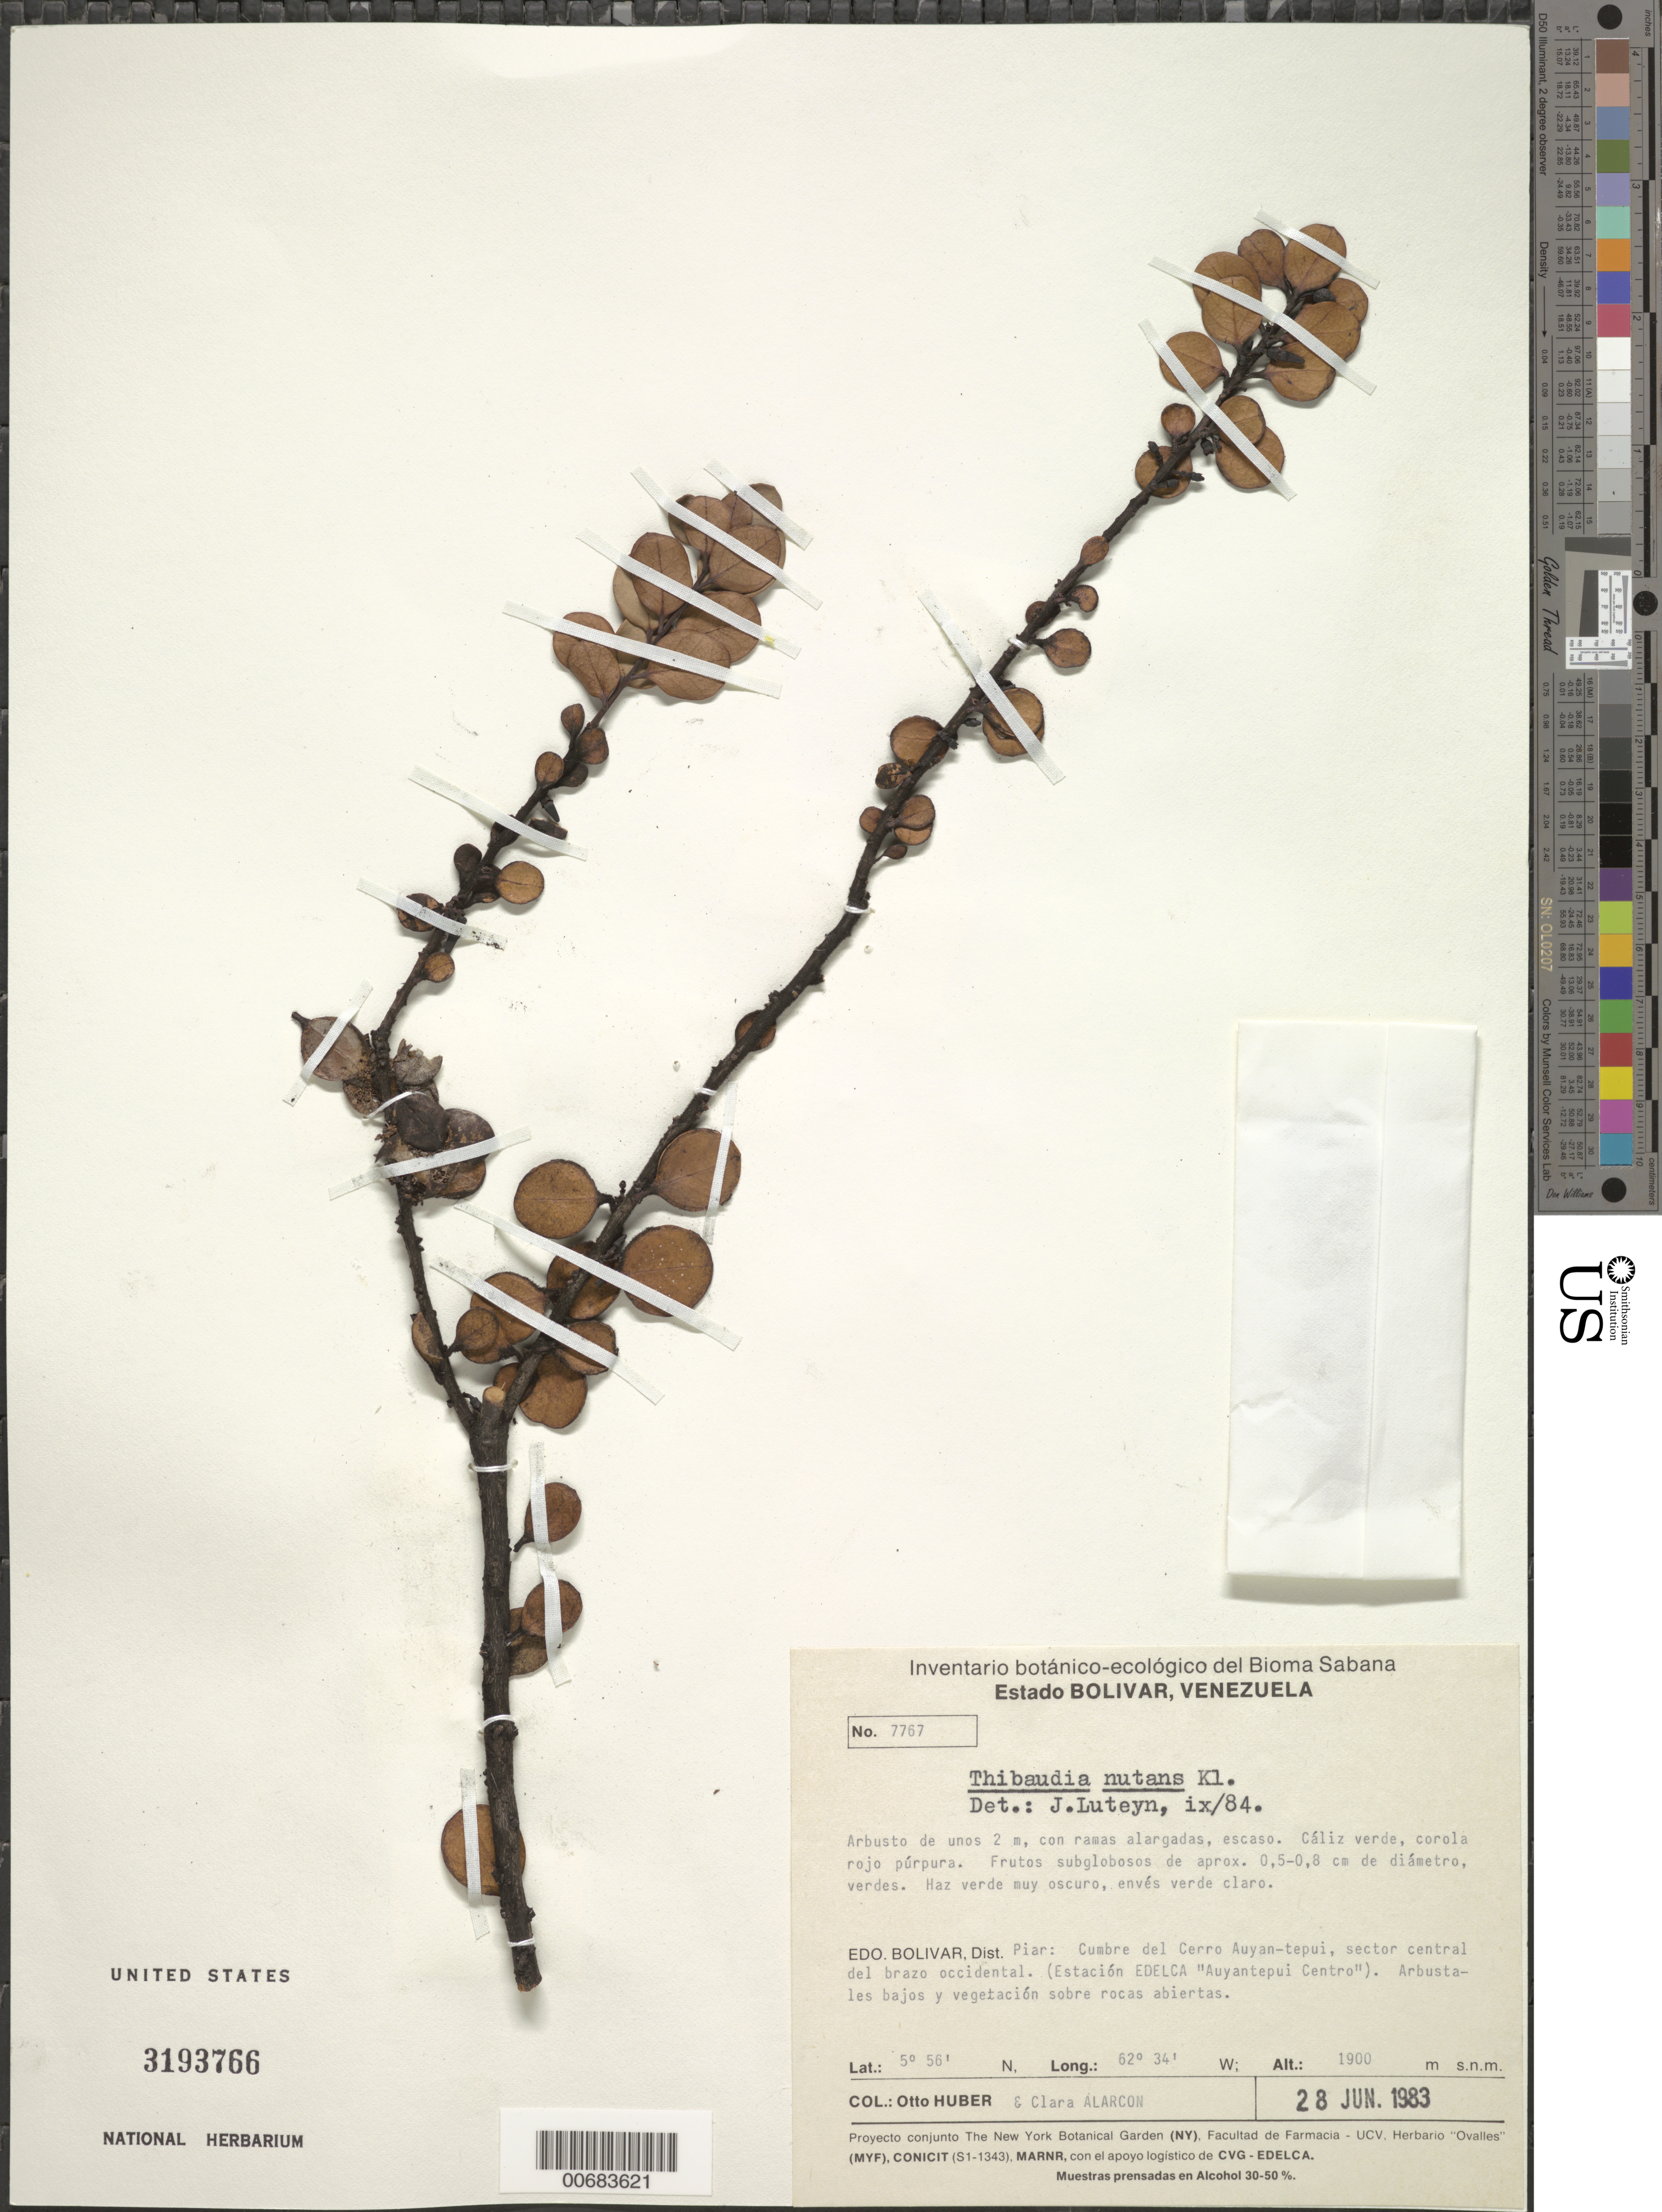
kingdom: Plantae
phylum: Tracheophyta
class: Magnoliopsida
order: Ericales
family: Ericaceae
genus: Thibaudia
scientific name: Thibaudia nutans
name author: Klotzsch ex Mansf.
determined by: Luteyn, J. L.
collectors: O. Huber & C. Alarcon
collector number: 7767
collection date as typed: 28-Jun-83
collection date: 1983-06-28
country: Venezuela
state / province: Bolívar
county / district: Piar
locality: Cerro Auyan-tepuí, cumbre, sector central del brazo occidental (estcion EDELCA "Auyantepuí Centro")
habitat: Arbustales bajos y vegetacion sobre rocas abiertas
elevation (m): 1900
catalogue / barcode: US 3193766